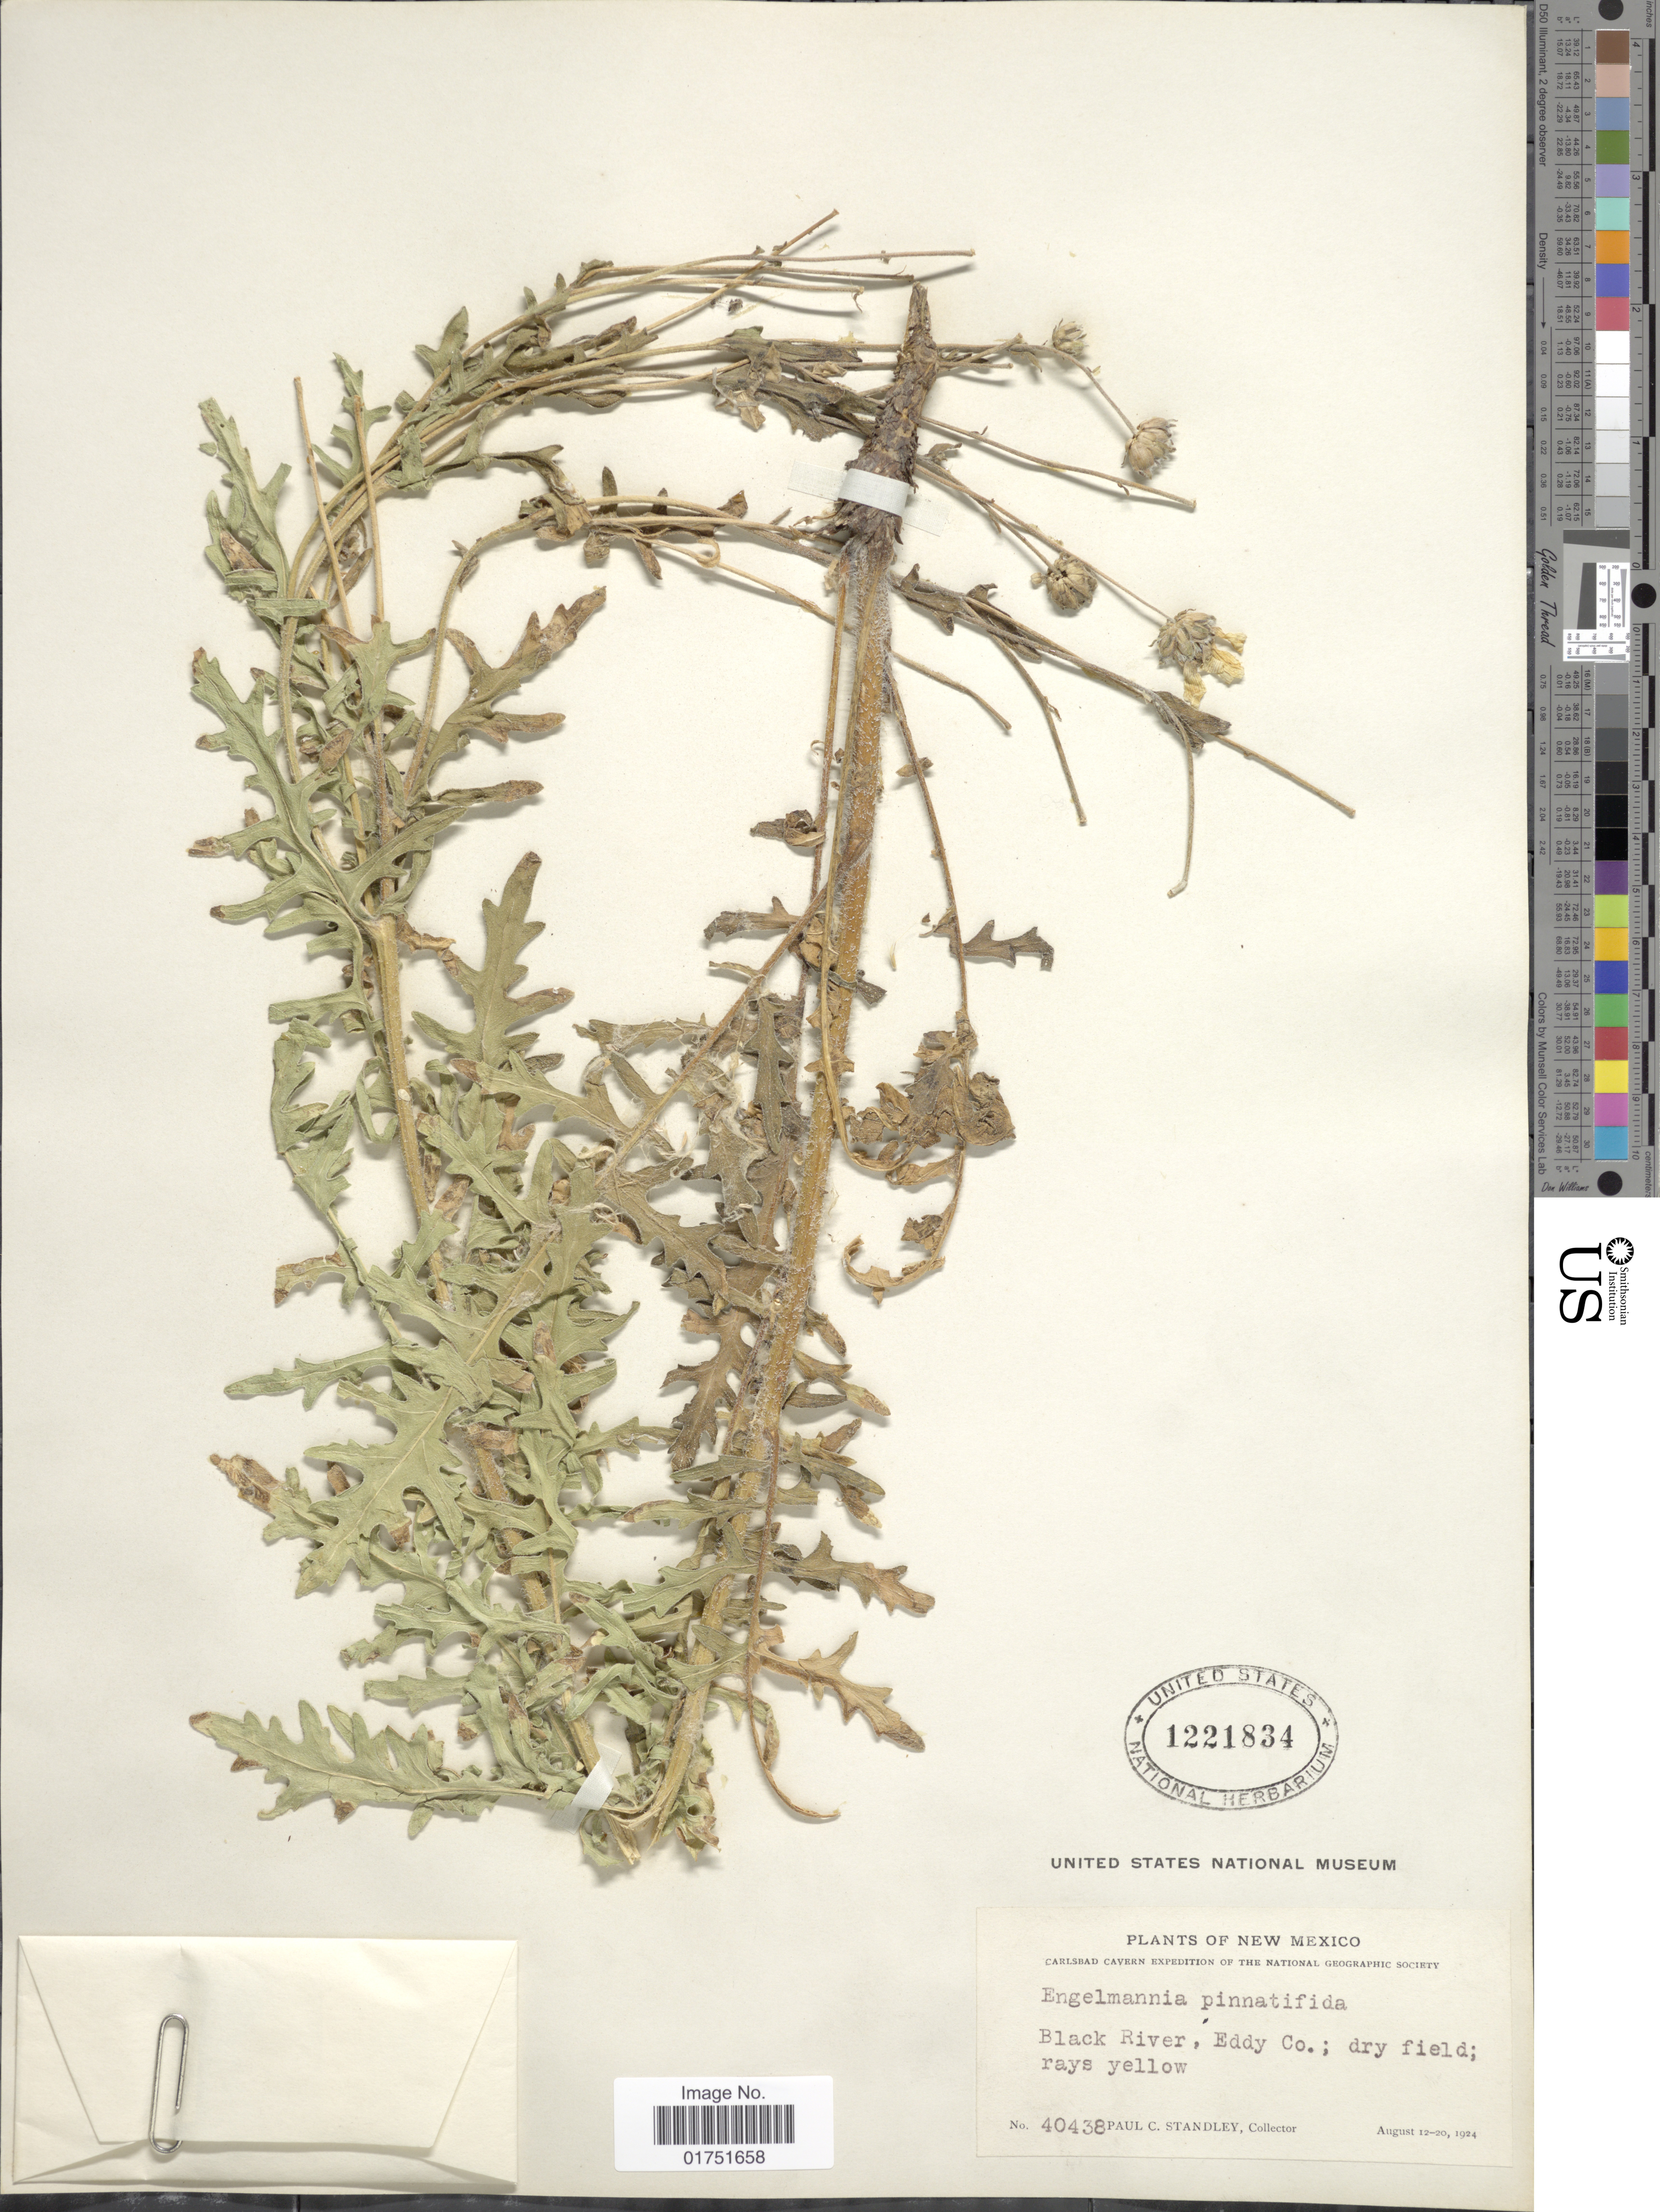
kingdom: Plantae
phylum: Tracheophyta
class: Magnoliopsida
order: Asterales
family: Asteraceae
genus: Engelmannia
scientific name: Engelmannia pinnatifida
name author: Torr. & A. Gray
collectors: P. C. Standley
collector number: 40438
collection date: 1924-08-12/1924-08-20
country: United States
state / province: New Mexico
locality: Black River, Eddy Co.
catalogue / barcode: US 1221834